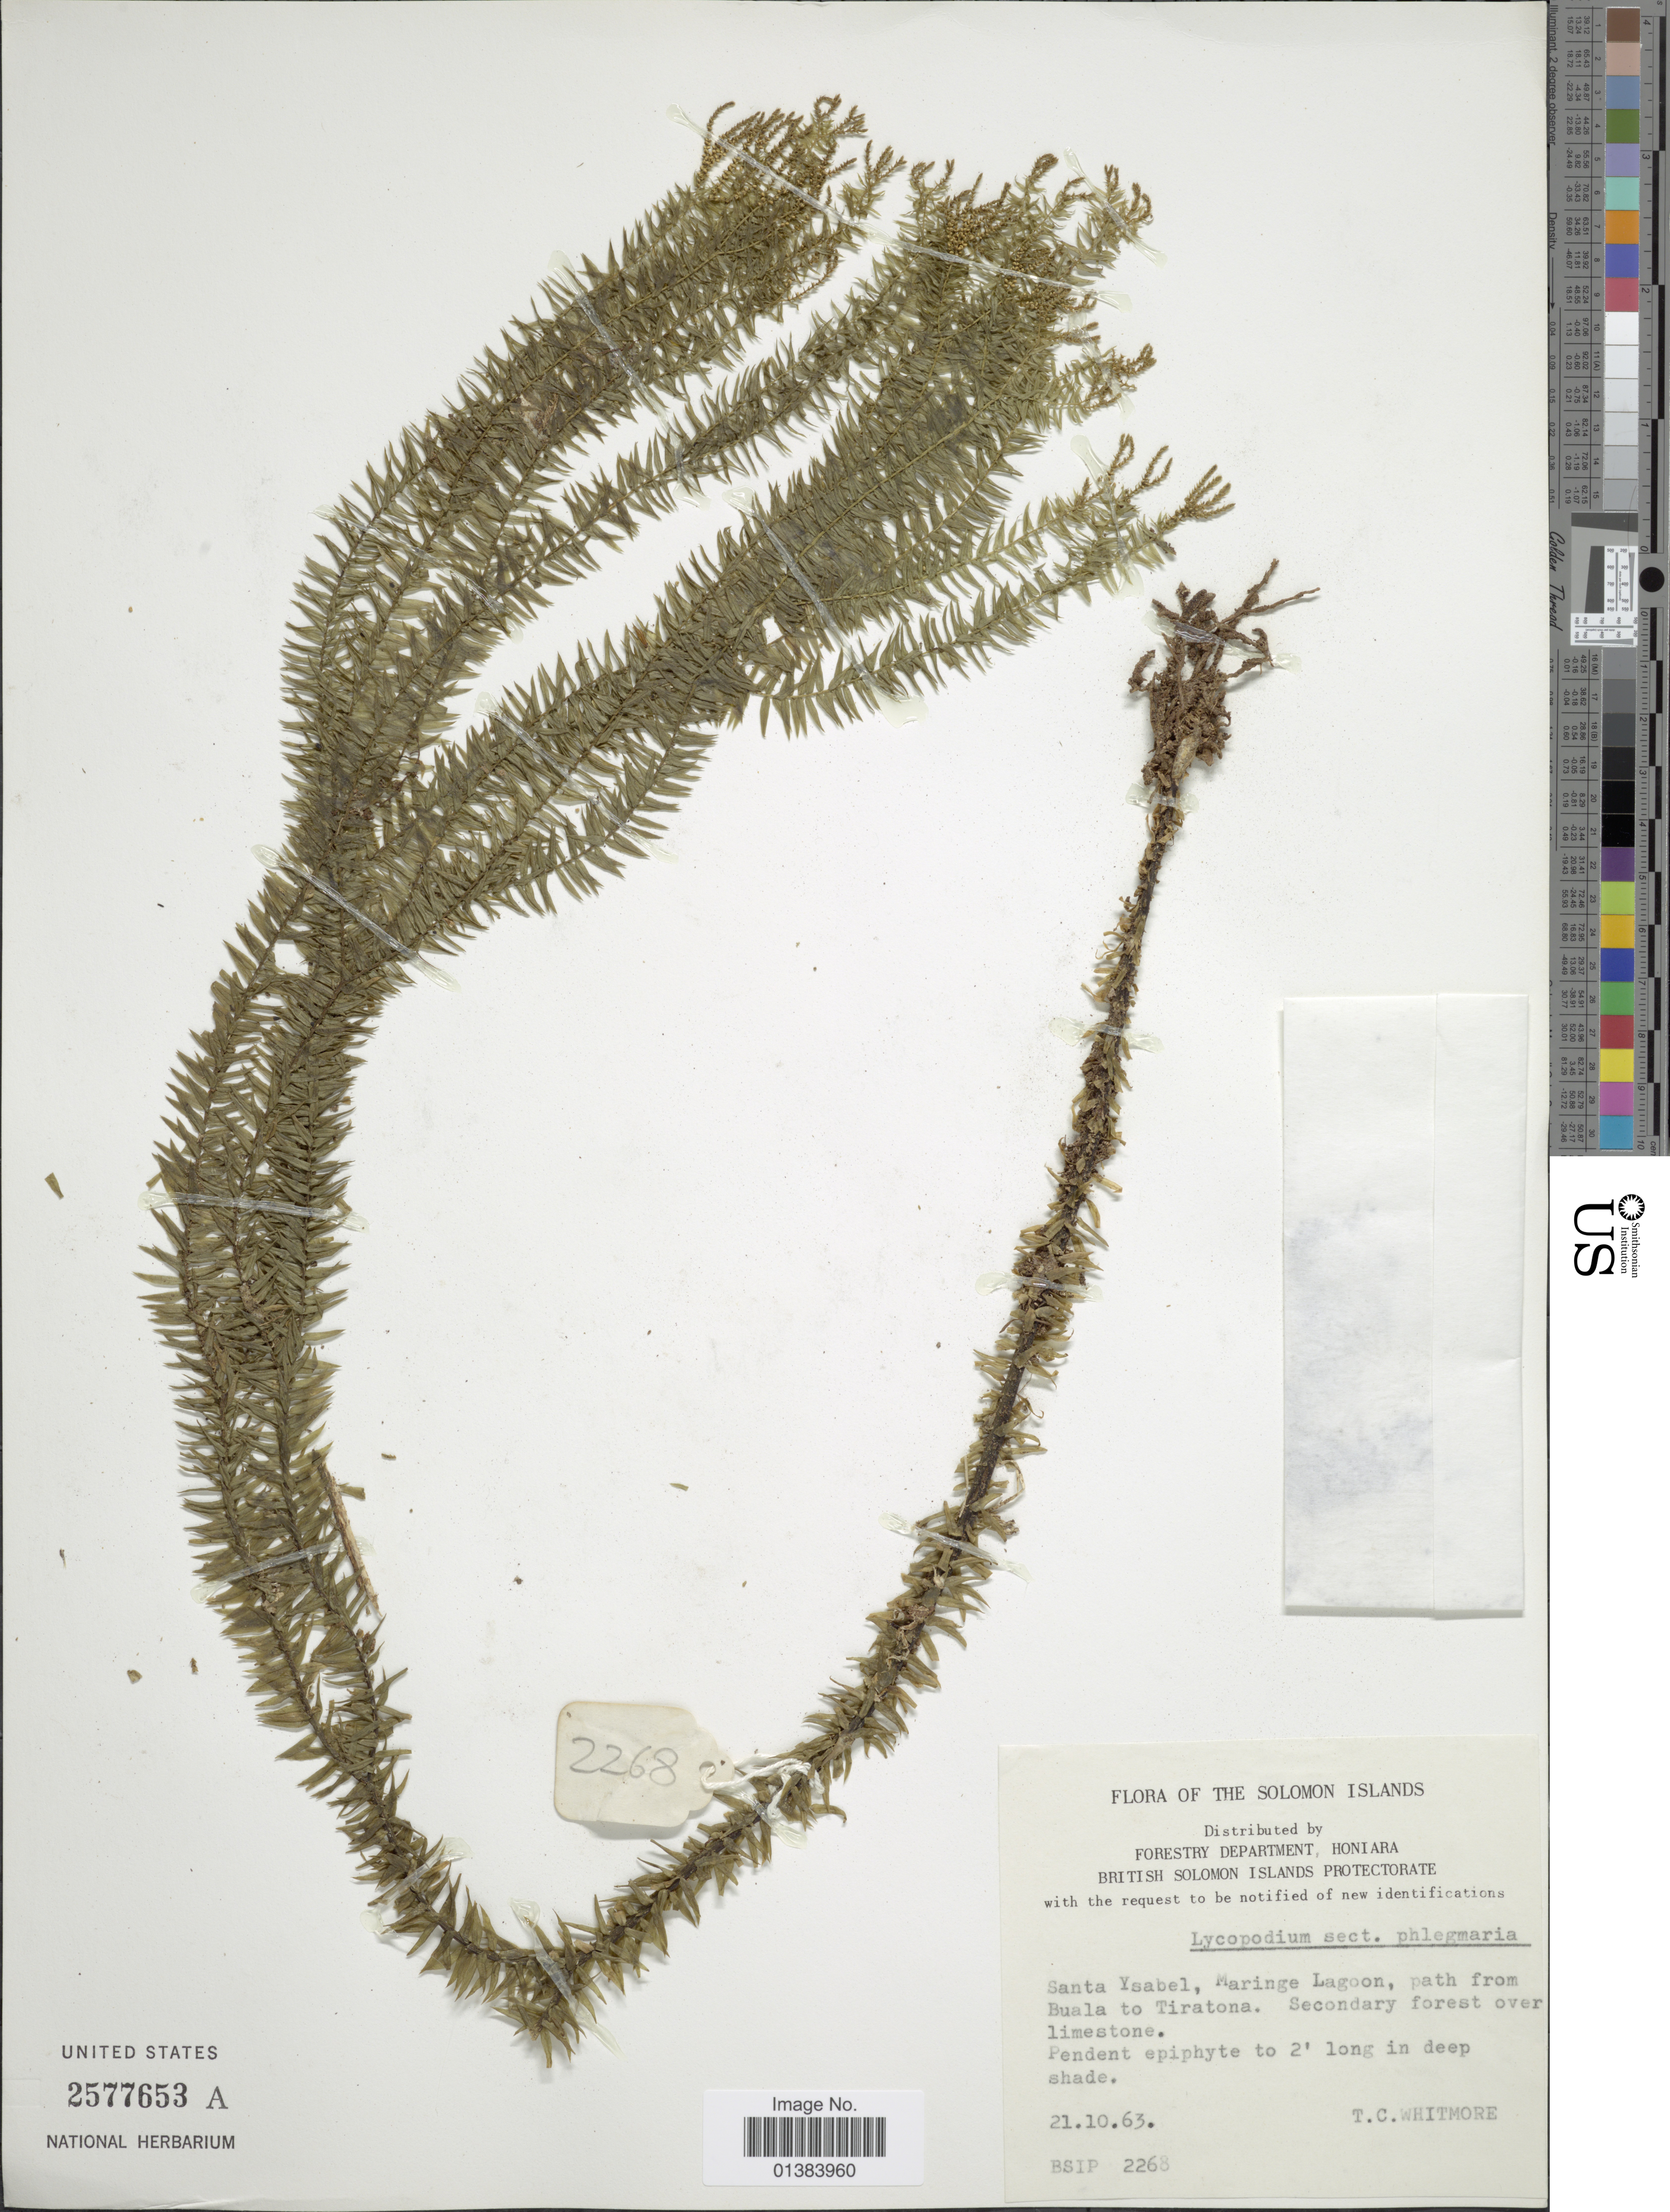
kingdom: Plantae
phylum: Tracheophyta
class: Lycopodiopsida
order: Lycopodiales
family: Lycopodiaceae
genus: Phlegmariurus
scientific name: Phlegmariurus ledermannii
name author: (Herter) A. R. Field & Bostock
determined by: Field, A. R.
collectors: T. C. Whitmore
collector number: BSIP 2268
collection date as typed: Transcribed d/m/y: 21/10/63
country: Solomon Islands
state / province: Solomon Islands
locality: Santa Ysabel, Maringe Lagoon, path from Buala to Tiratona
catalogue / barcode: US 2577653A